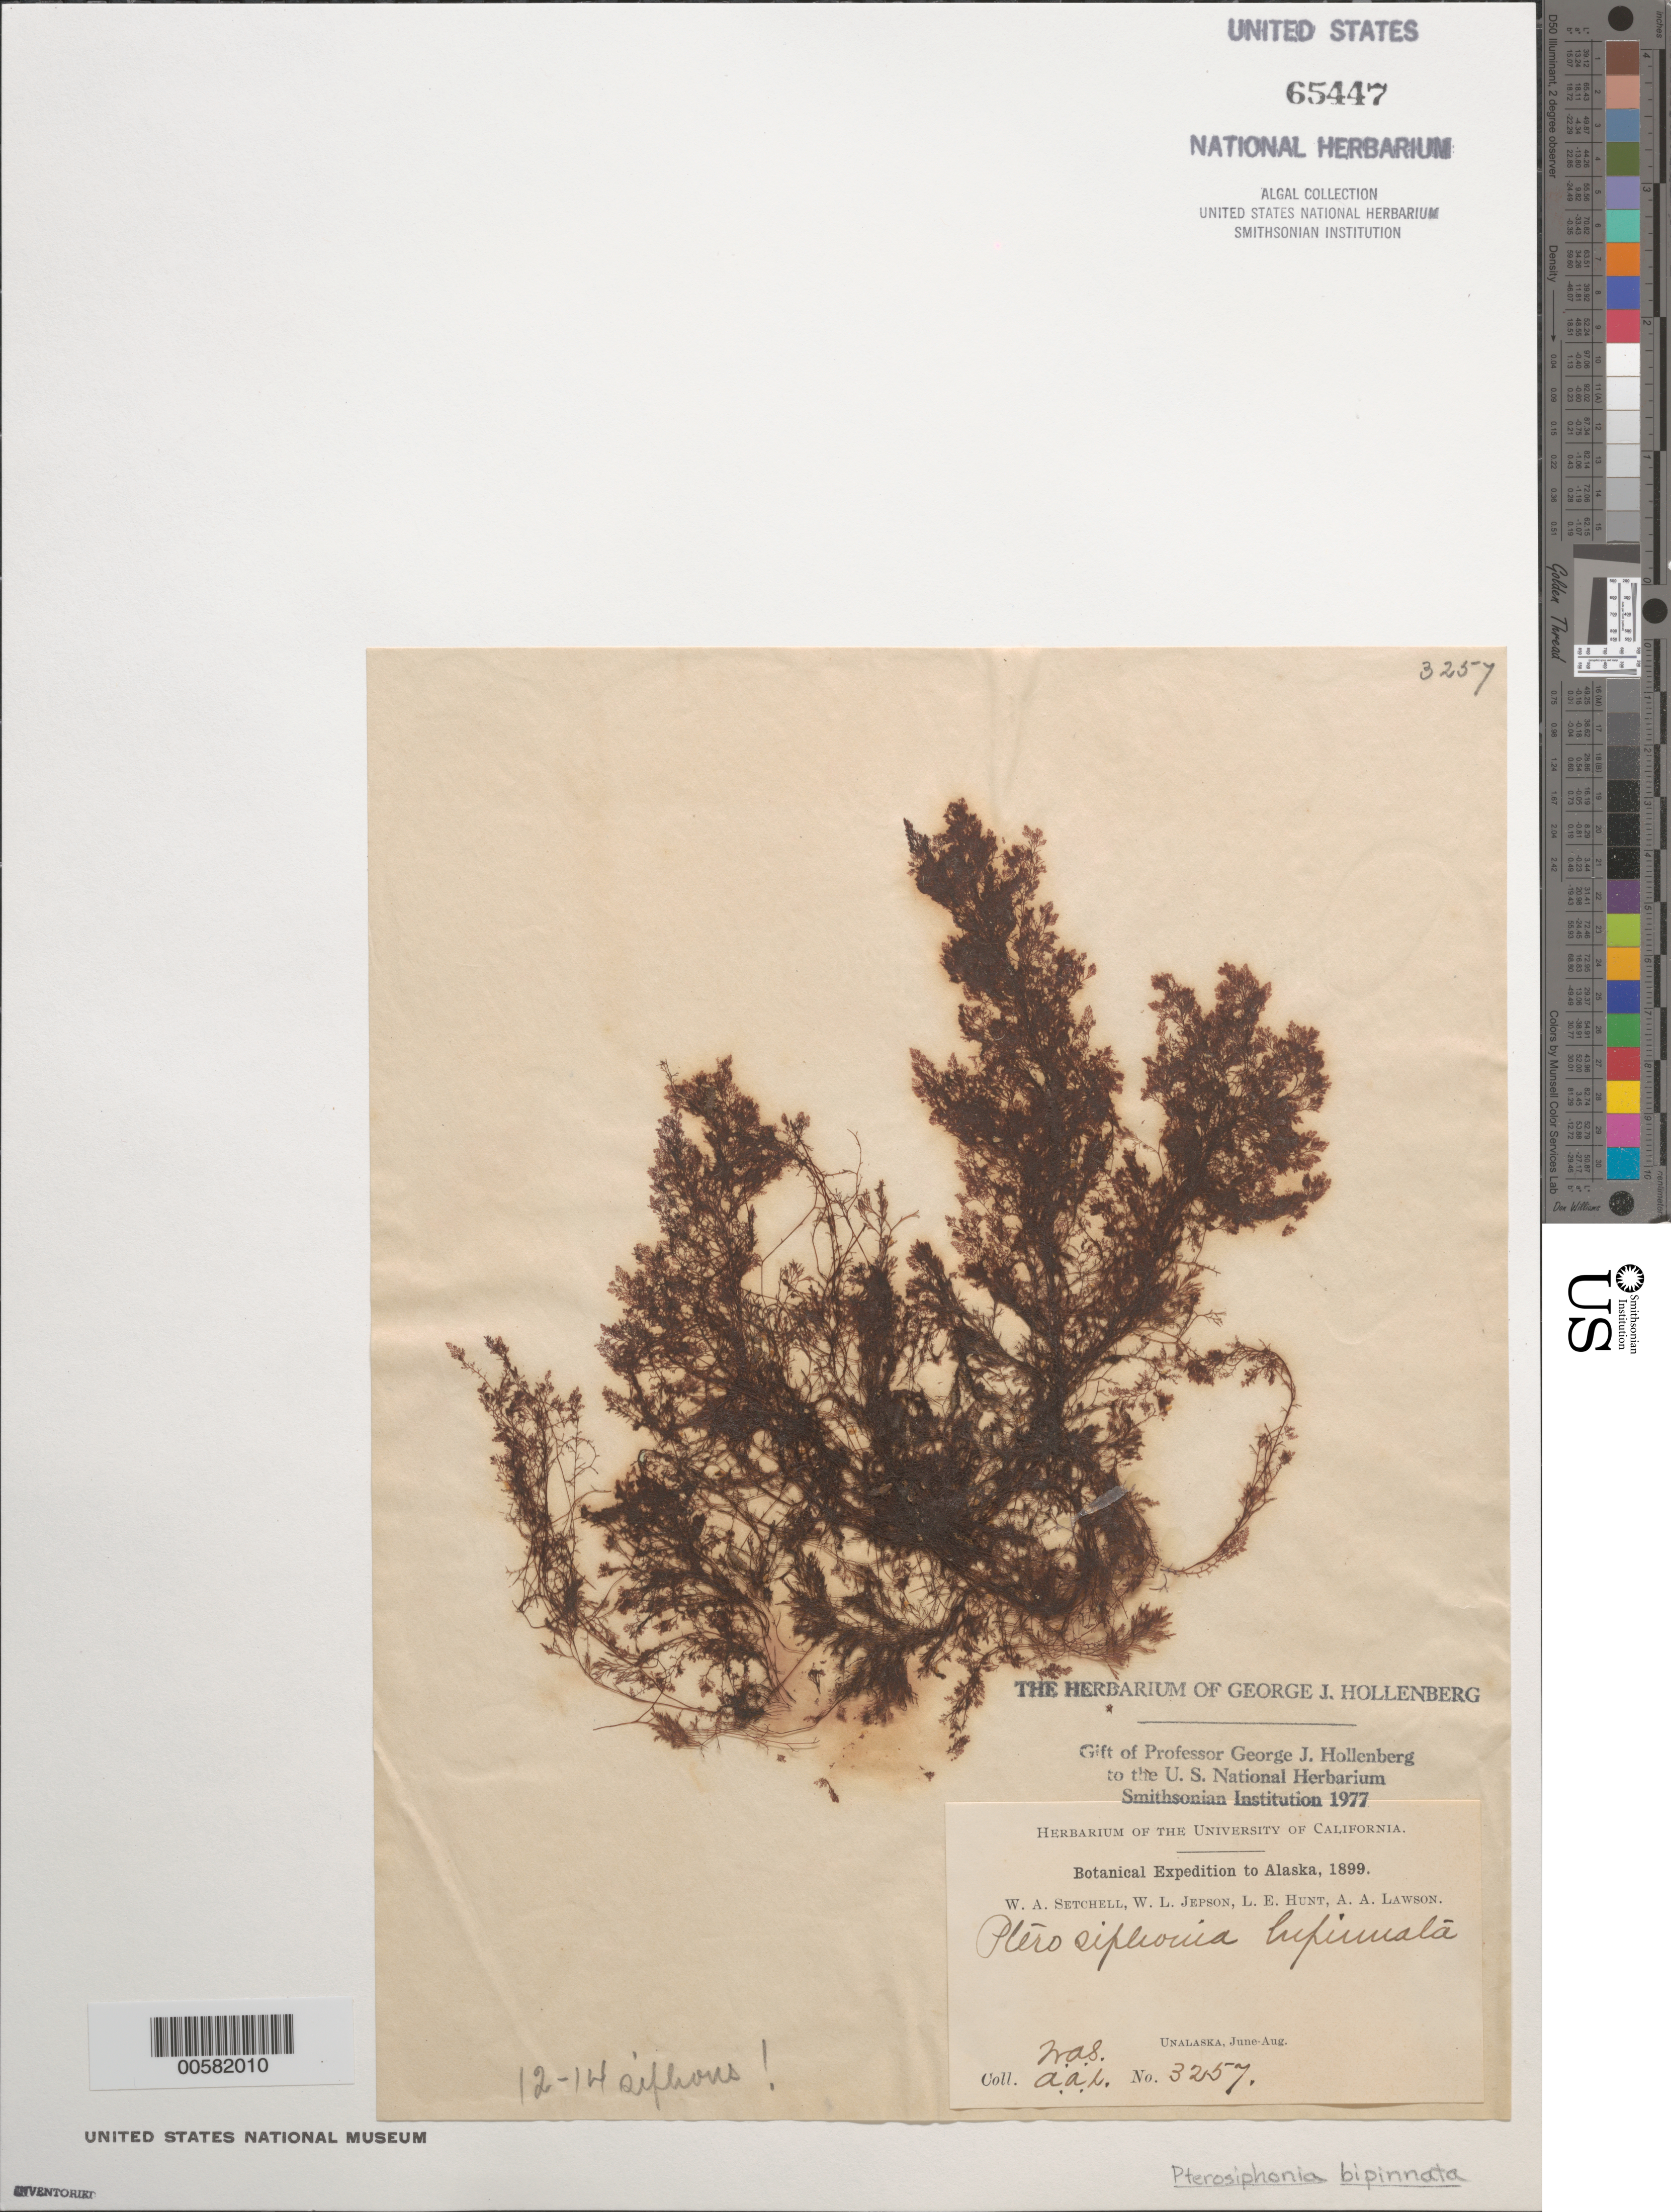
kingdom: Plantae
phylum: Rhodophyta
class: Florideophyceae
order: Ceramiales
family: Rhodomelaceae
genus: Savoiea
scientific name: Savoiea bipinnata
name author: (Postels & Rupr.) M.J. Wynne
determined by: Algae name updating Project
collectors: W. Setchell & A. A. Lawson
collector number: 3257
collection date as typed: Jun 1899 TO -- Aug 1899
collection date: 1899-06/1899-08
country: United States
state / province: Alaska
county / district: Aleutian Islands Division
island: Unalaska Island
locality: Unalaska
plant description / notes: Botanical Expedition to Alaska, 1899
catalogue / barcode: US 65447